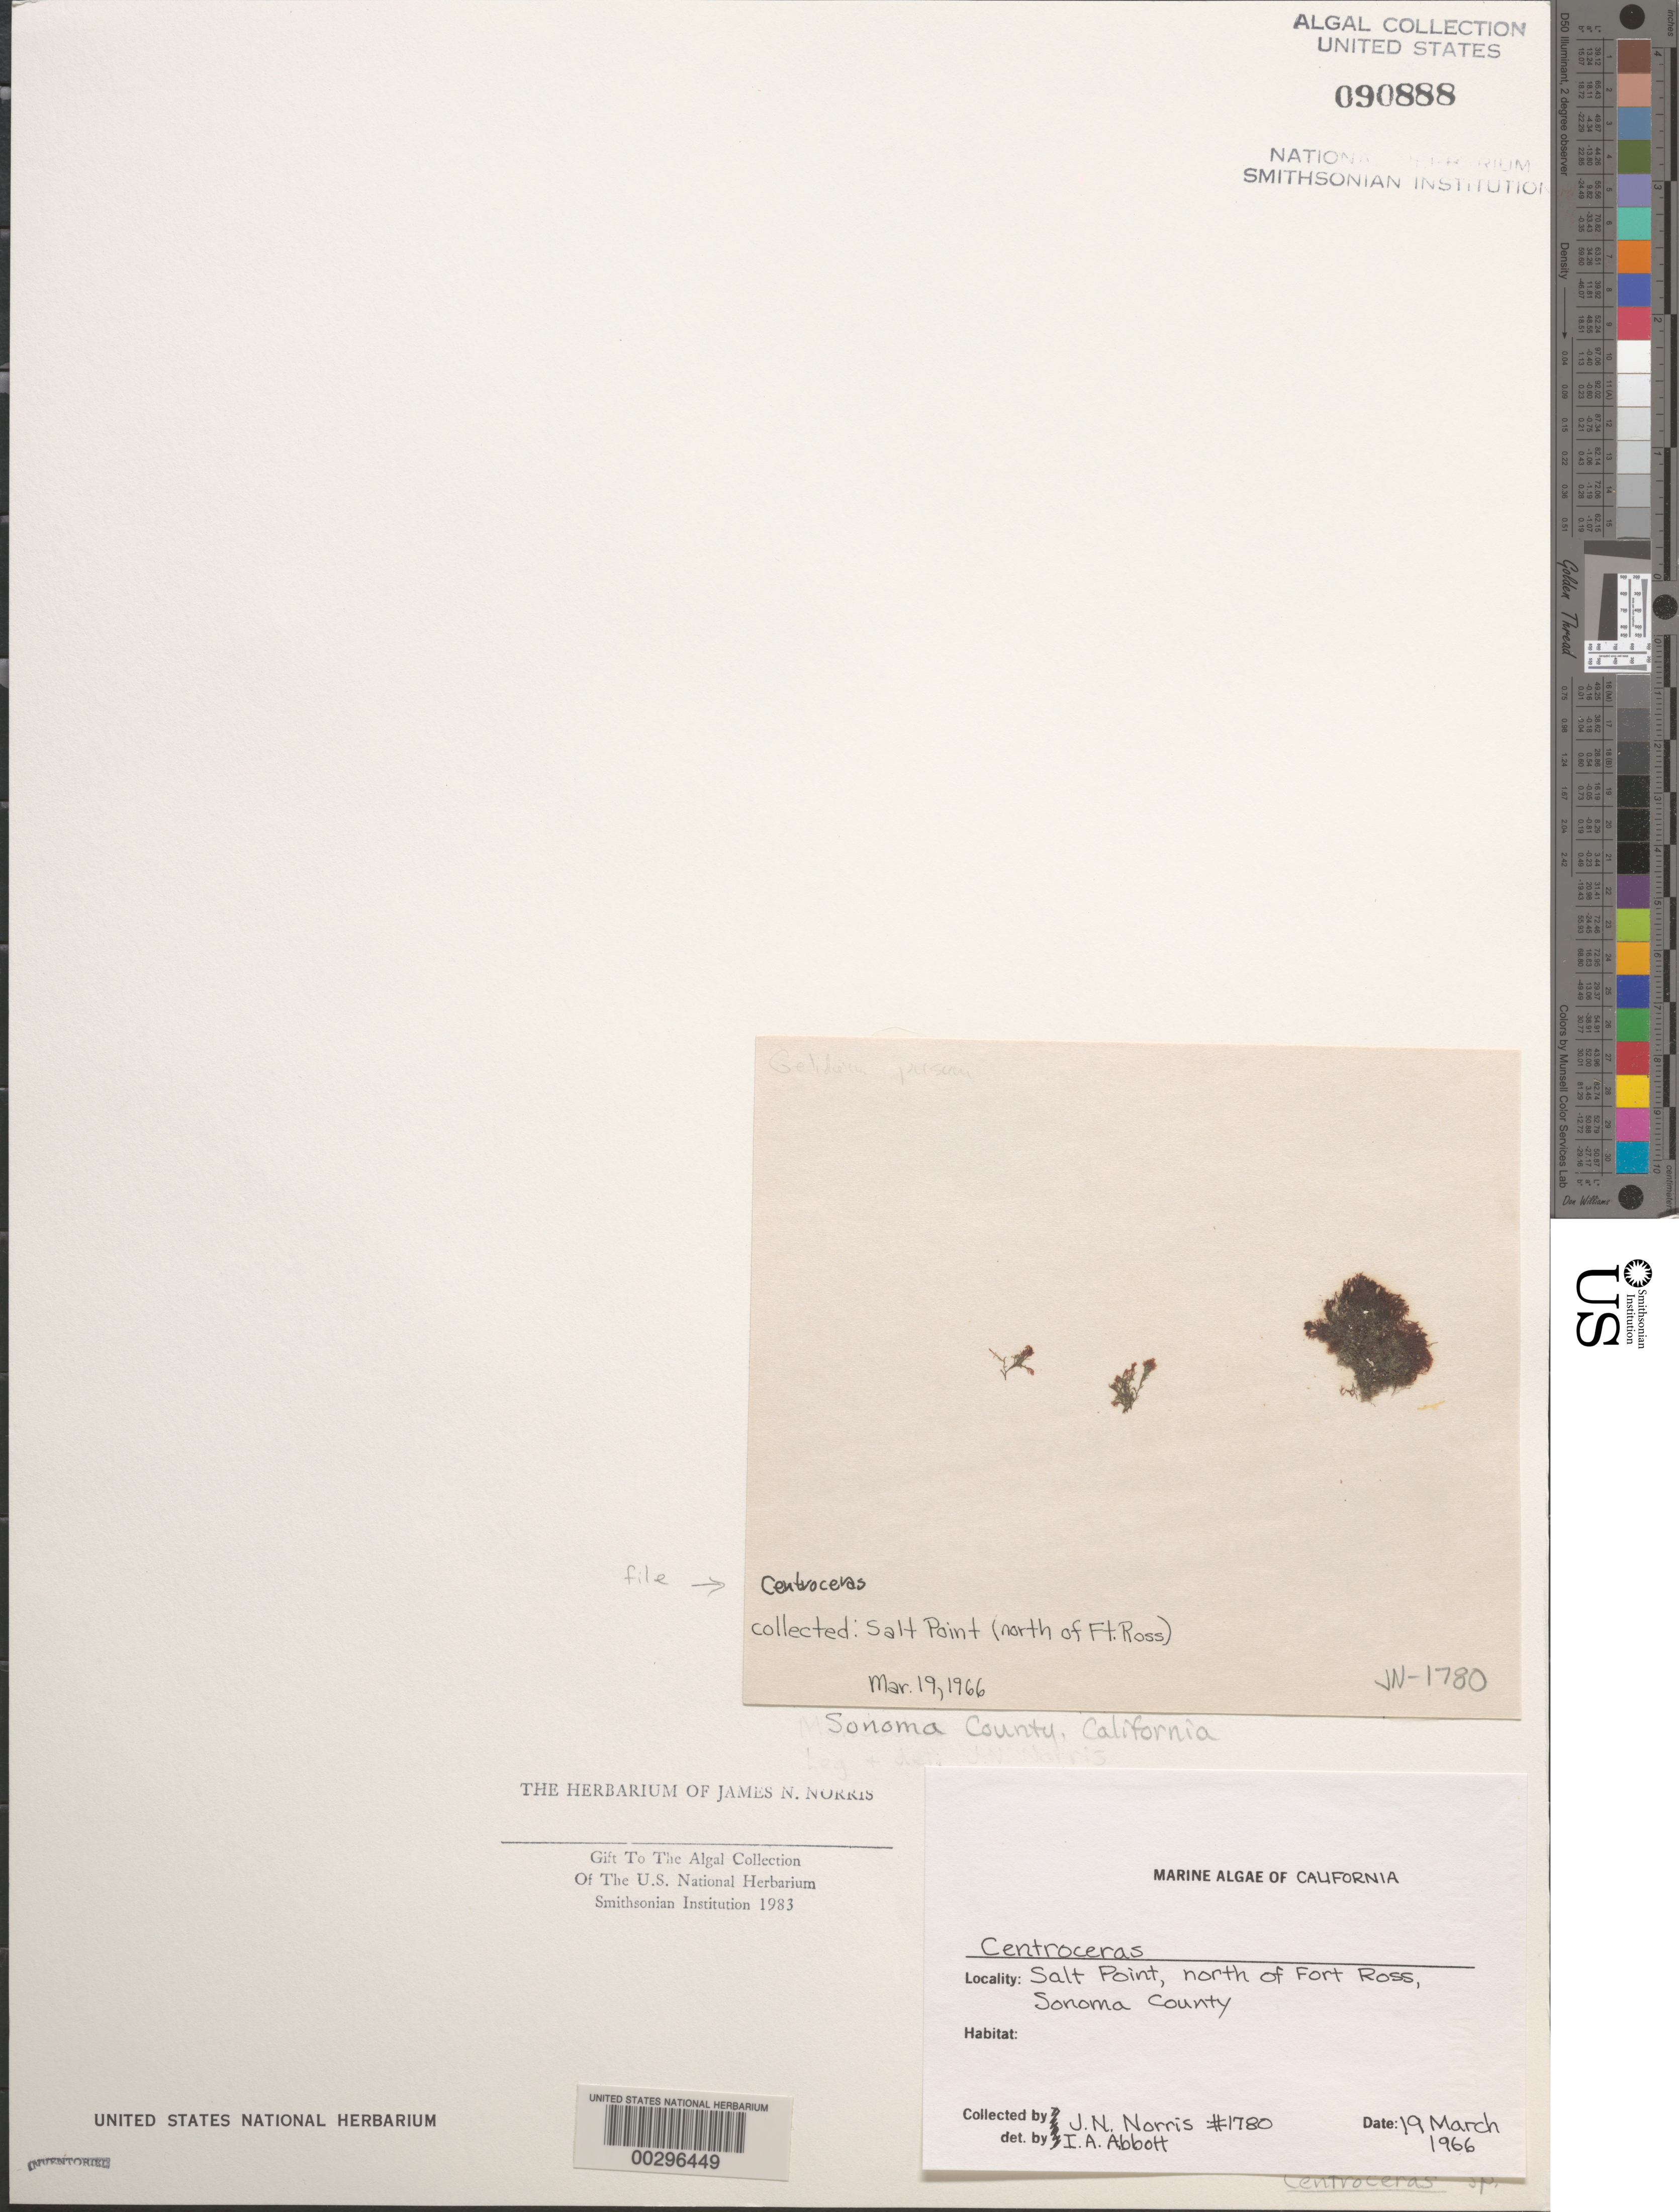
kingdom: Plantae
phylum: Rhodophyta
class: Florideophyceae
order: Ceramiales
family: Ceramiaceae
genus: Centroceras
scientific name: Centroceras sp.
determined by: Norris, James N.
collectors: J. N. Norris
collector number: JN-1780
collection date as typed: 19 Mar 1966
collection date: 1966-03-19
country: United States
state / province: California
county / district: Sonoma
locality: Salt point, north of Fort Ross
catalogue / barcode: US 90888